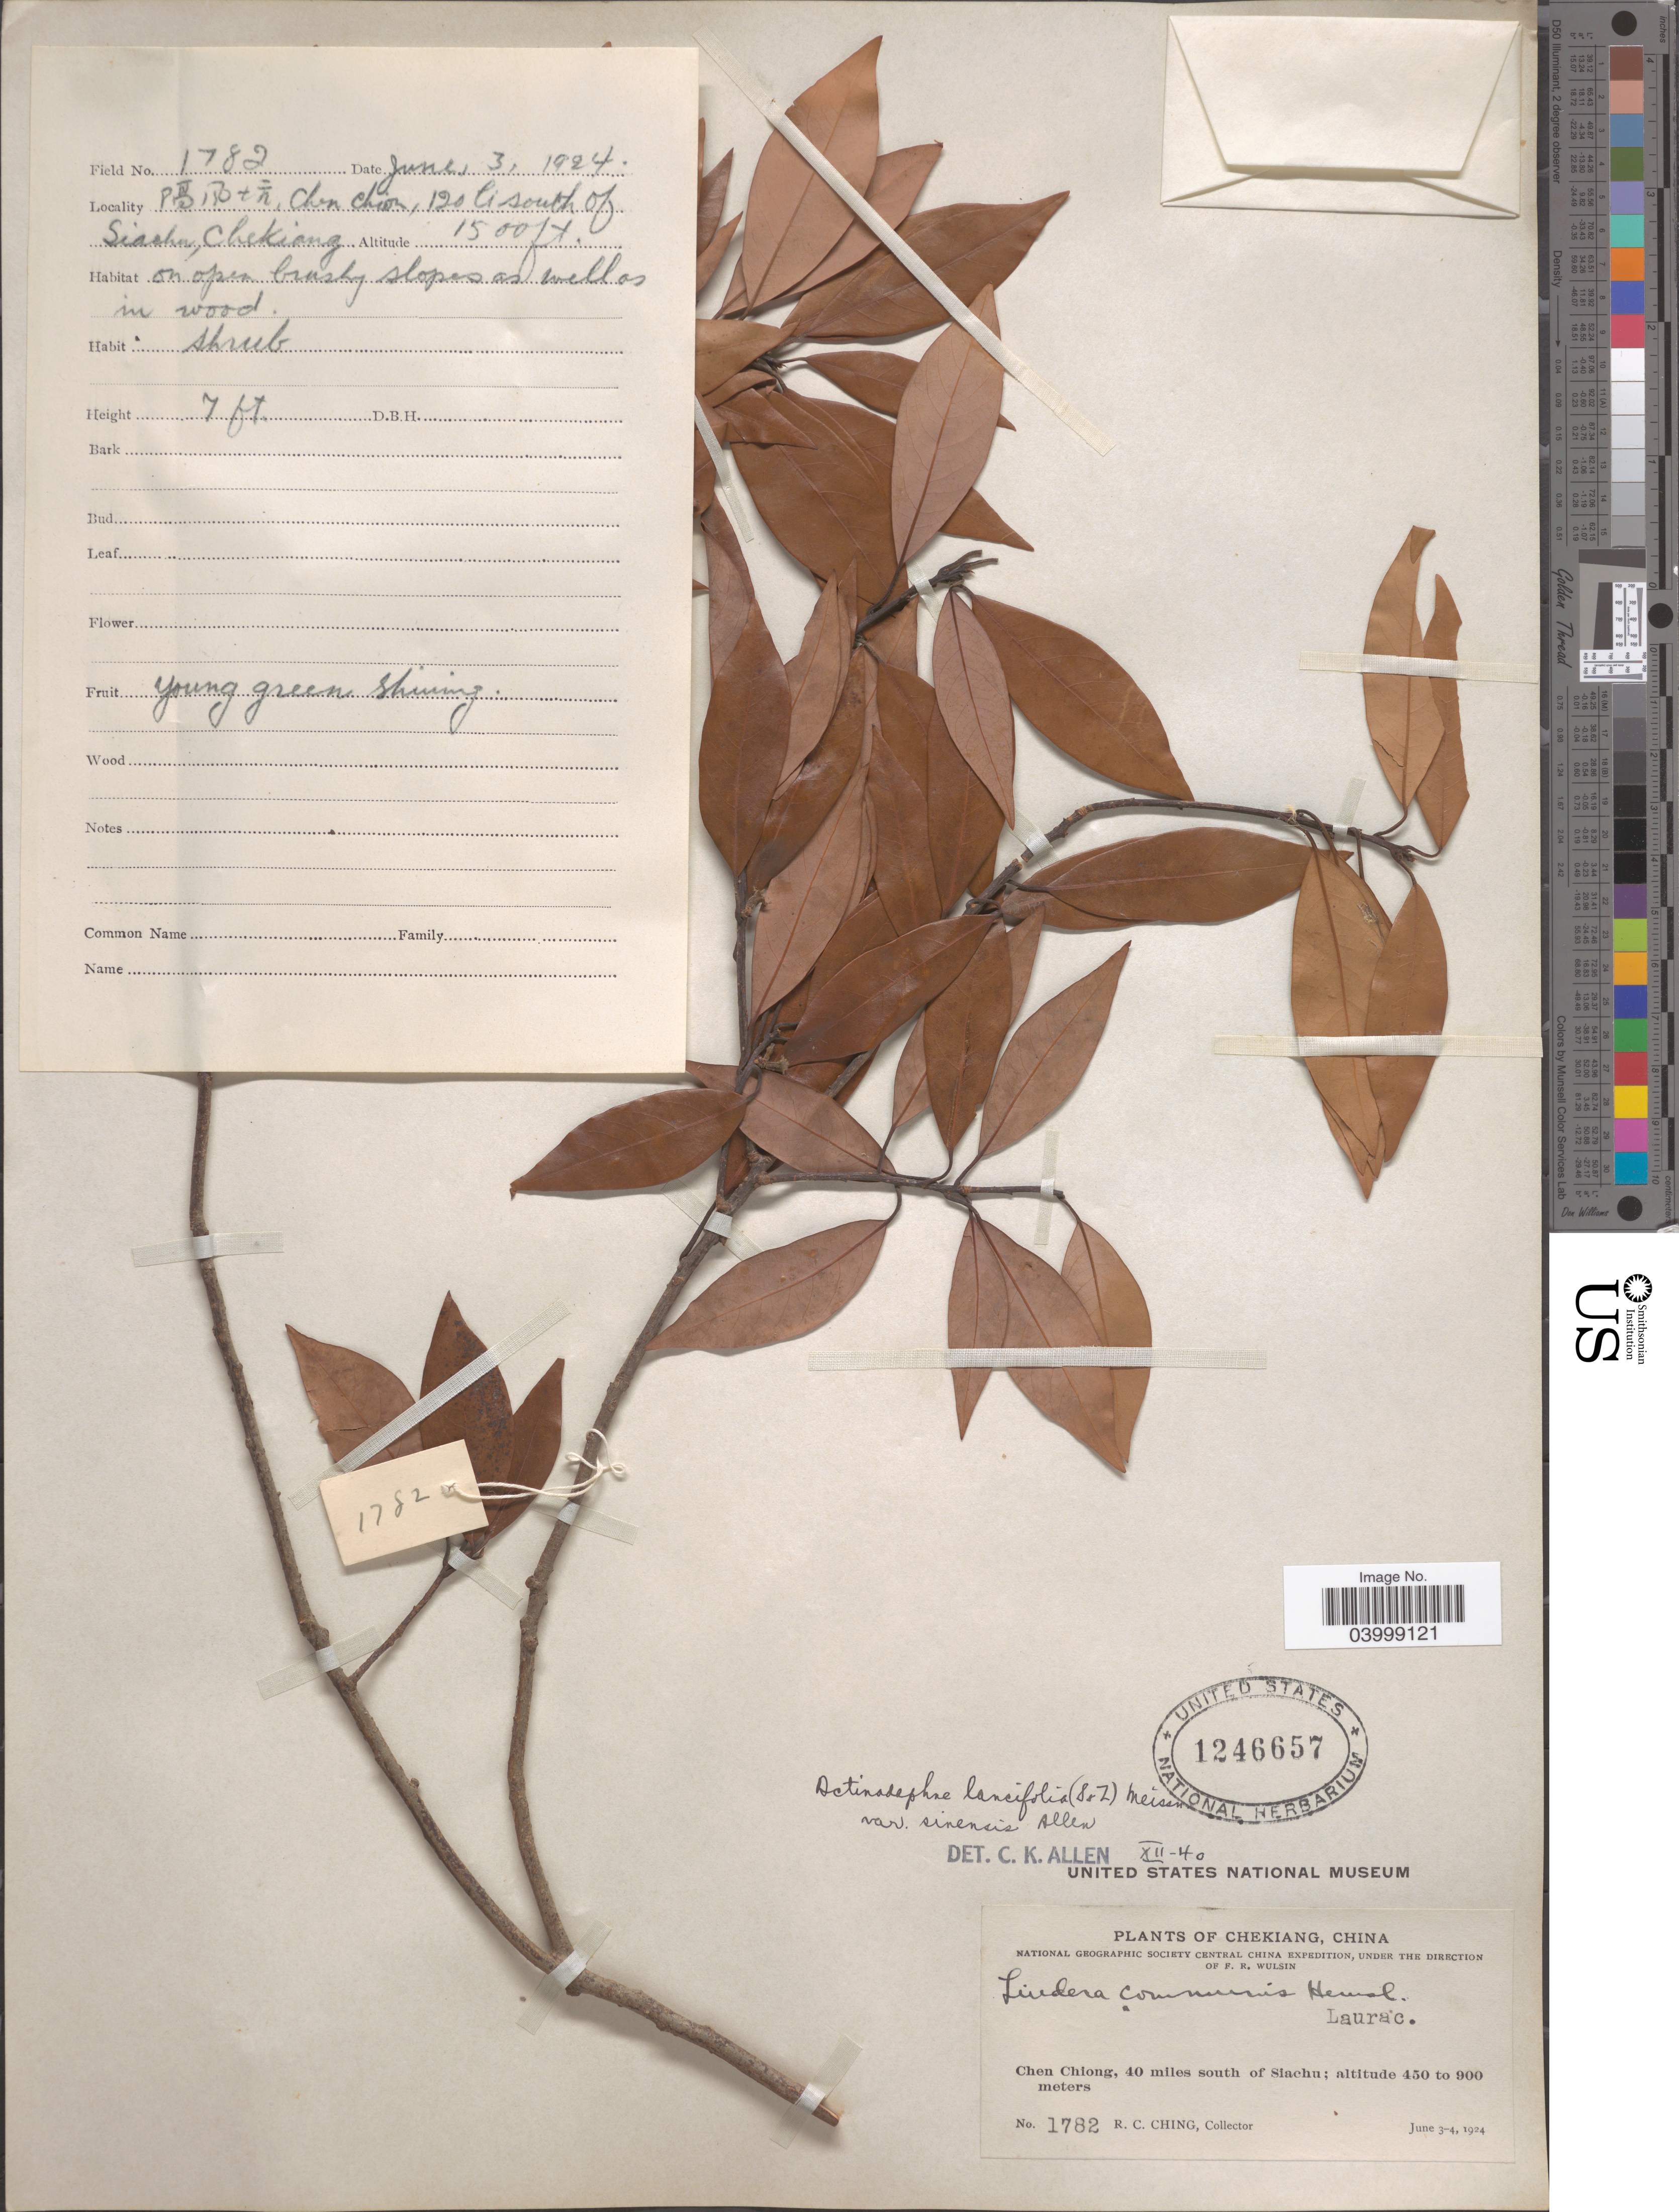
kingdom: Plantae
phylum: Tracheophyta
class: Magnoliopsida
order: Laurales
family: Lauraceae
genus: Actinodaphne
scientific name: Actinodaphne lancifolia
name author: (Blume) Meisn.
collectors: R. C. Ching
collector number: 1782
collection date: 1924-06-03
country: China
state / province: Zhejiang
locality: Chekiang. Chen Chiong, 40 miles south of Siachu.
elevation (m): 457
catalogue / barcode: US 1246657